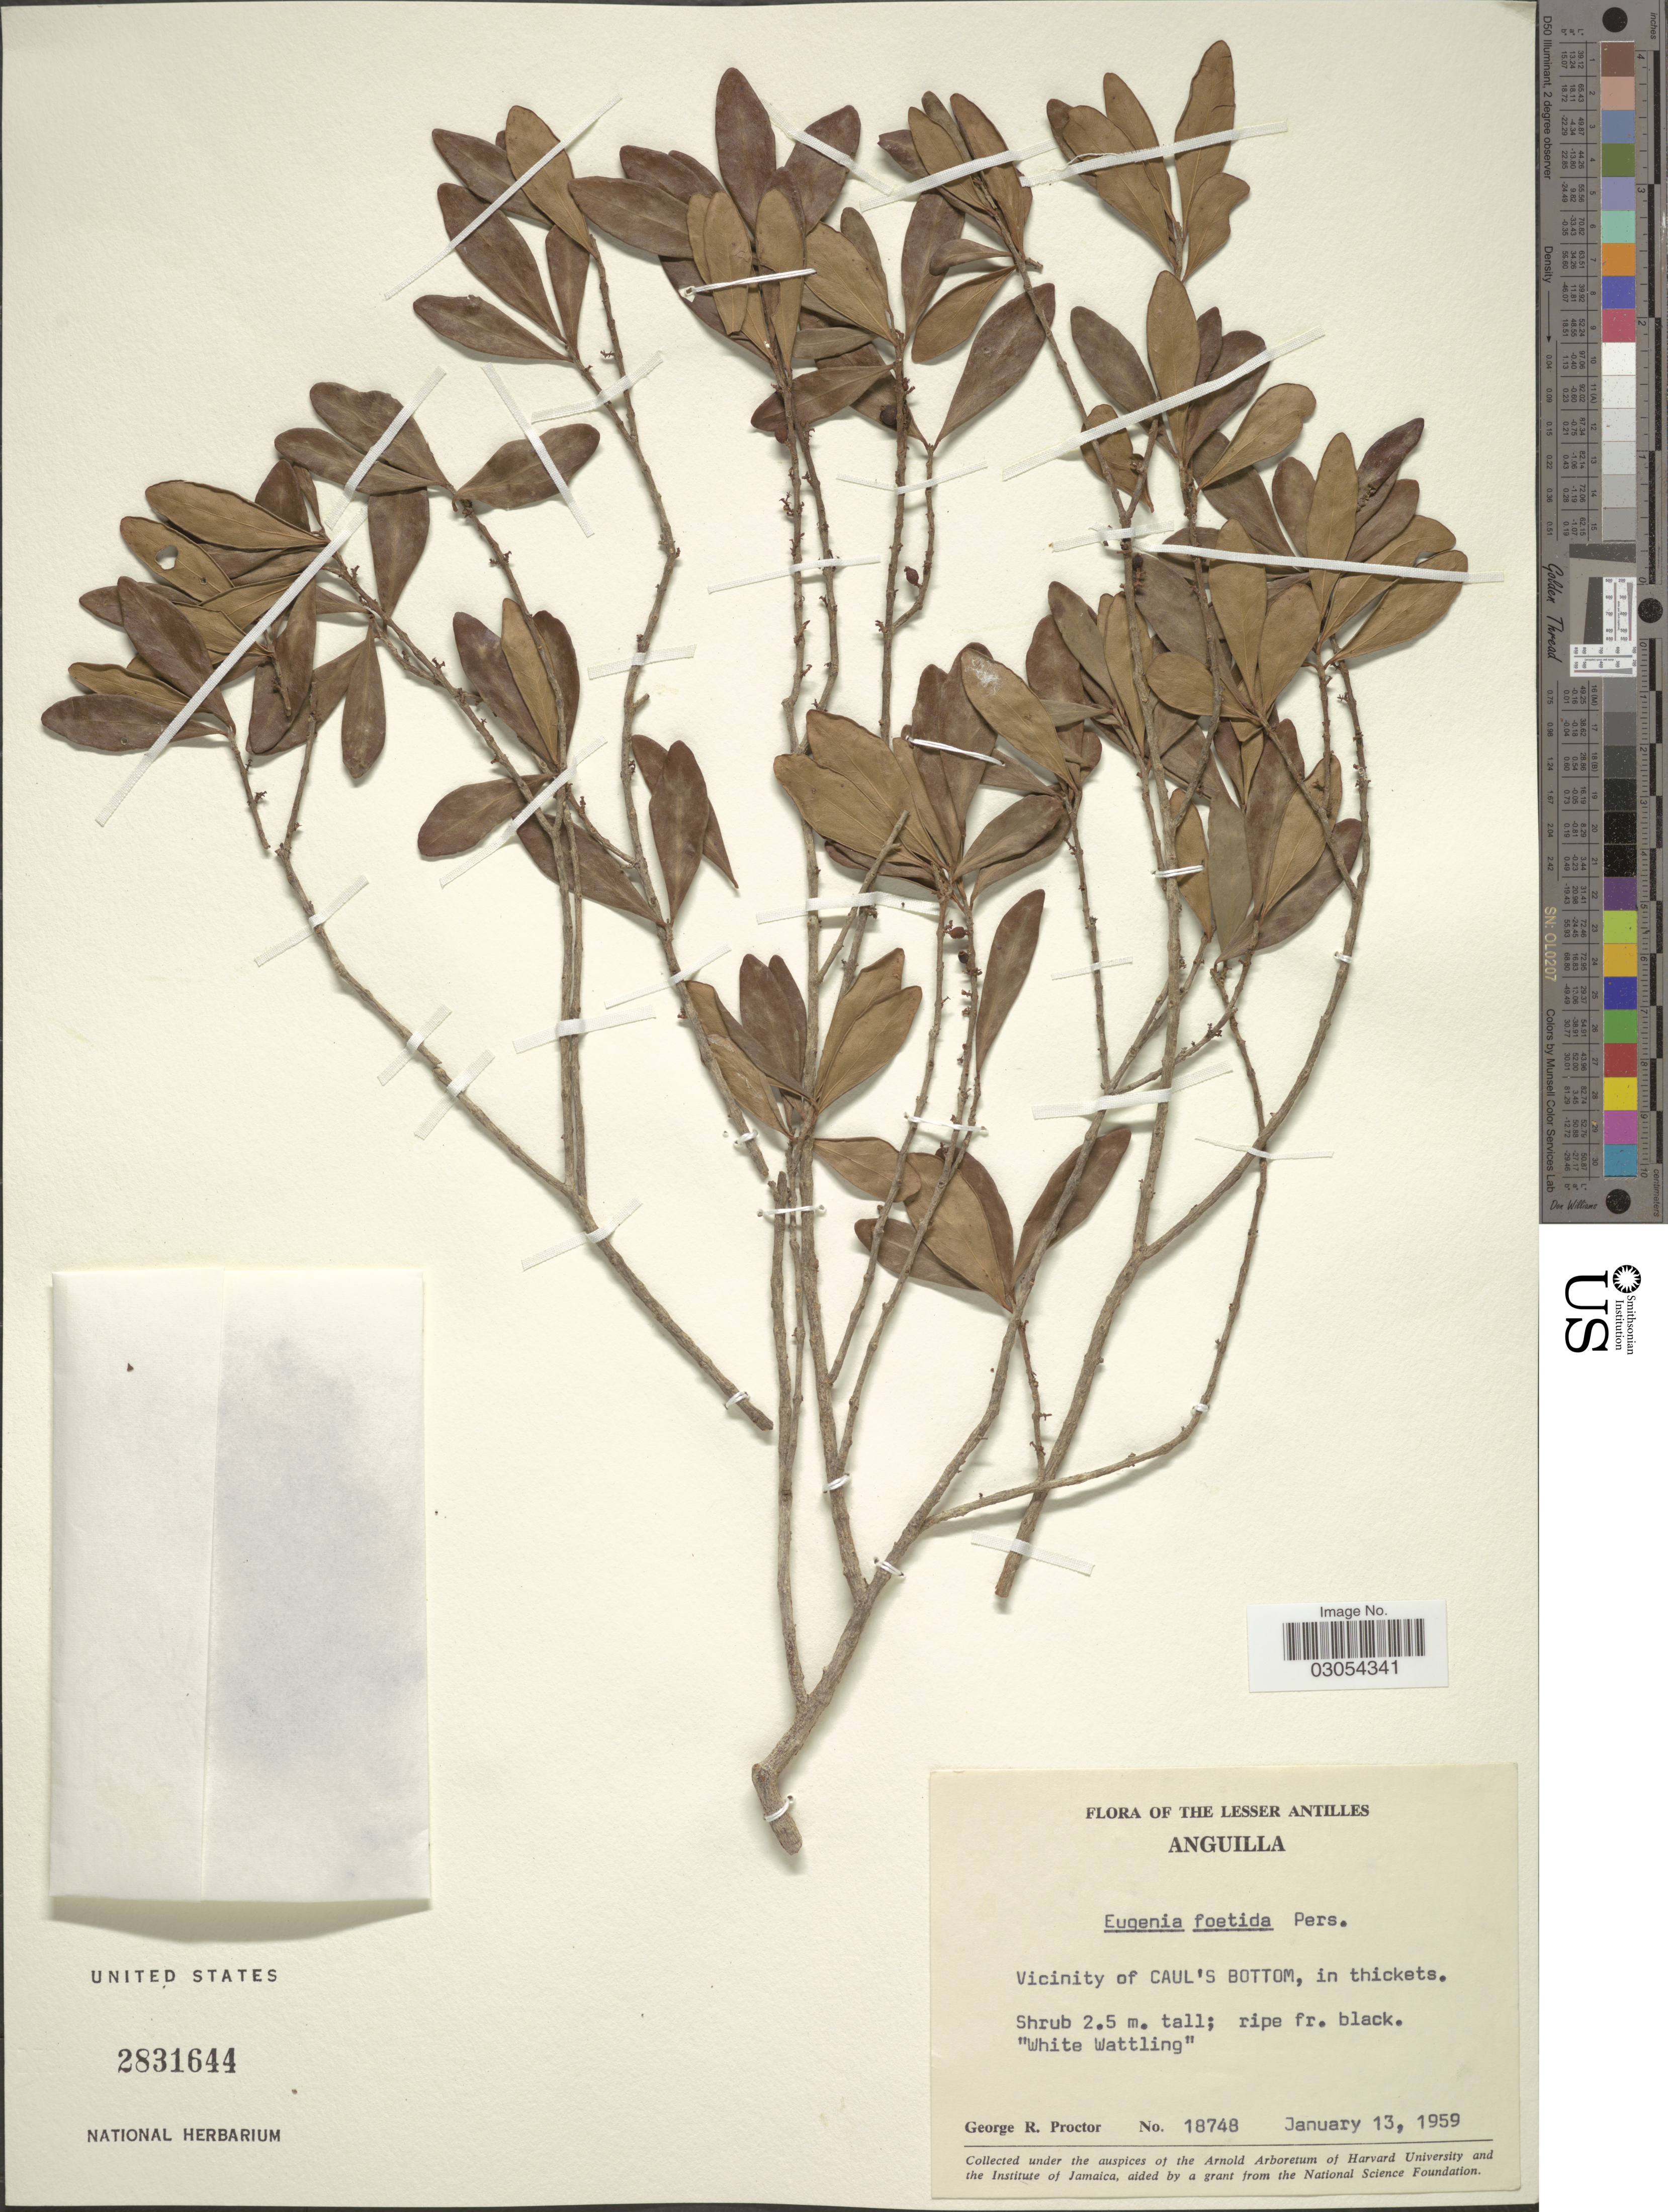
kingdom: Plantae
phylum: Tracheophyta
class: Magnoliopsida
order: Myrtales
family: Myrtaceae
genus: Eugenia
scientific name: Eugenia foetida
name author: Pers.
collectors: G. Proctor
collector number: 18748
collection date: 1959-01-13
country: Anguilla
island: Anguilla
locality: Lesser Antilles. Vicinity of Caul's Bottom, in thickets.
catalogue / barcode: US 2831644